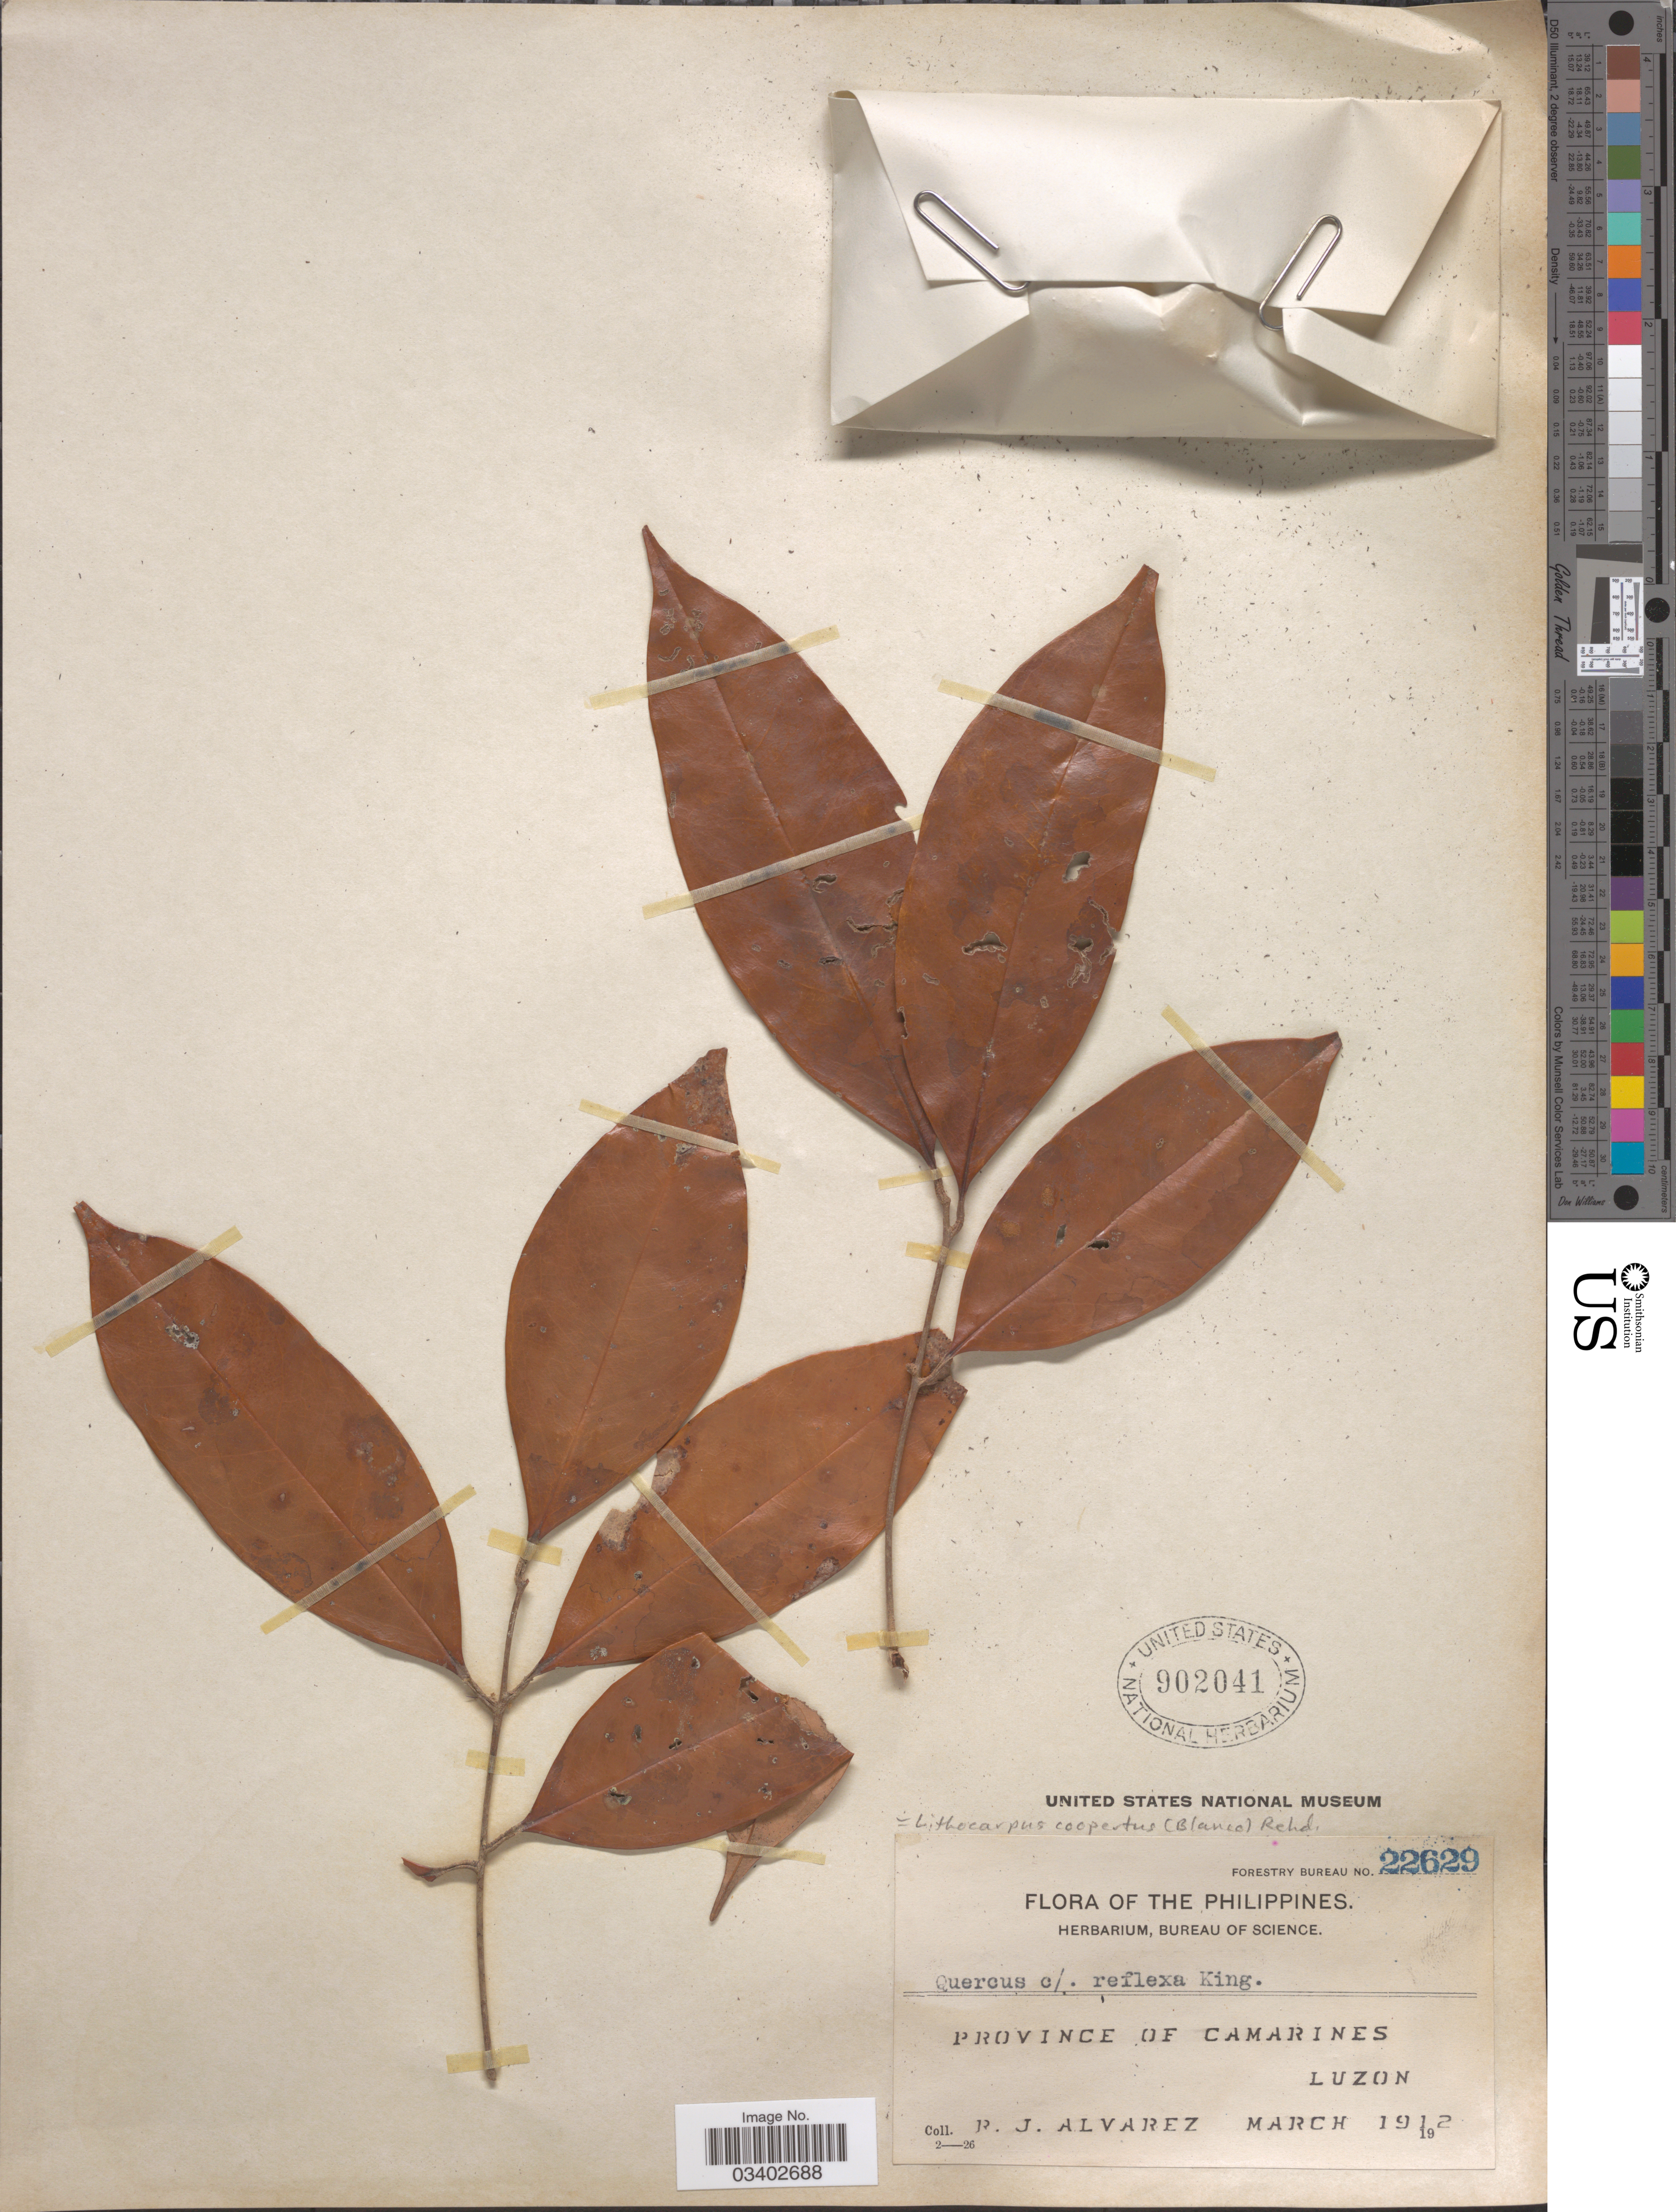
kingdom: Plantae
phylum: Tracheophyta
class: Magnoliopsida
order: Fagales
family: Fagaceae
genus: Lithocarpus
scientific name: Lithocarpus coopertus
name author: (Blanco) Rehder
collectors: R. Alvarez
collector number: Forestry Bureau 22629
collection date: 1912-03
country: Philippines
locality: Province of Camarines. Luzon.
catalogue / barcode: US 902041